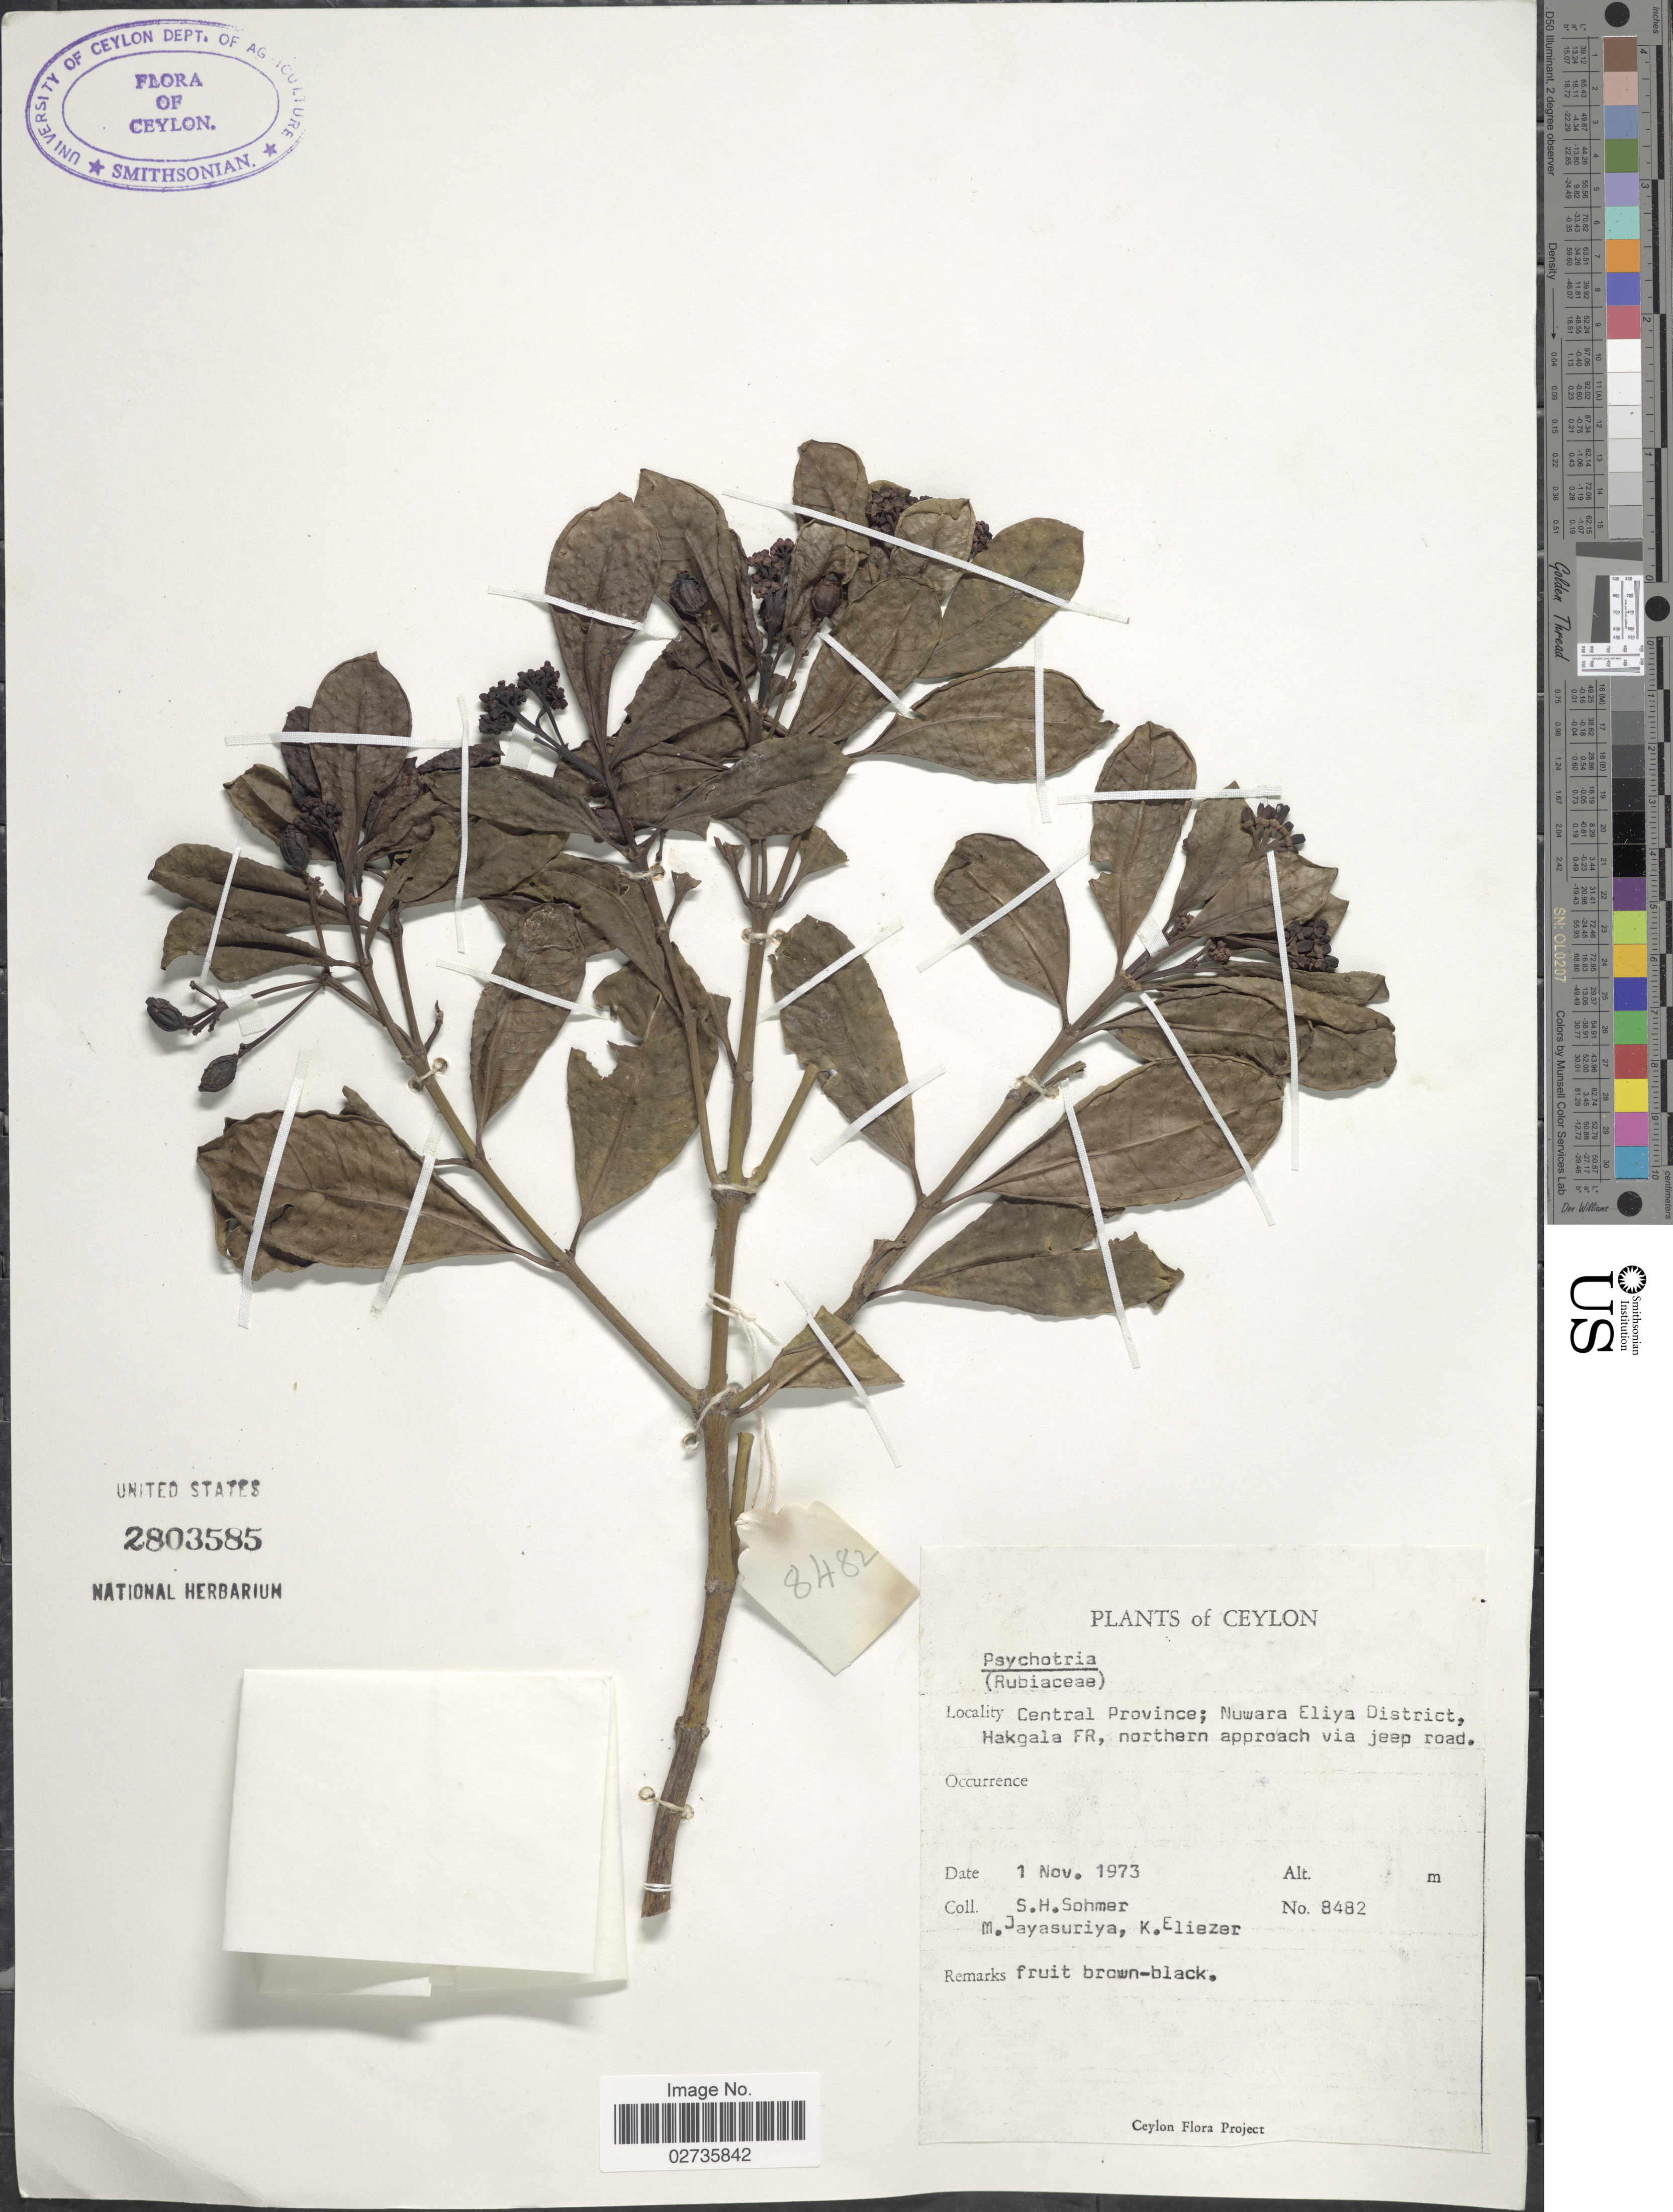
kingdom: Plantae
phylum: Tracheophyta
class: Magnoliopsida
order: Gentianales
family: Rubiaceae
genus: Psychotria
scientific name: Psychotria sp.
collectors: S. H. Sohmer, M. Jayasuriya & K. Eliezer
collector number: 8482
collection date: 1973-11-01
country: Sri Lanka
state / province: Central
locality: Ceylon; Nuwara Eliya District, Hakgala FR, northern approach via jeep road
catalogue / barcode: US 2803585